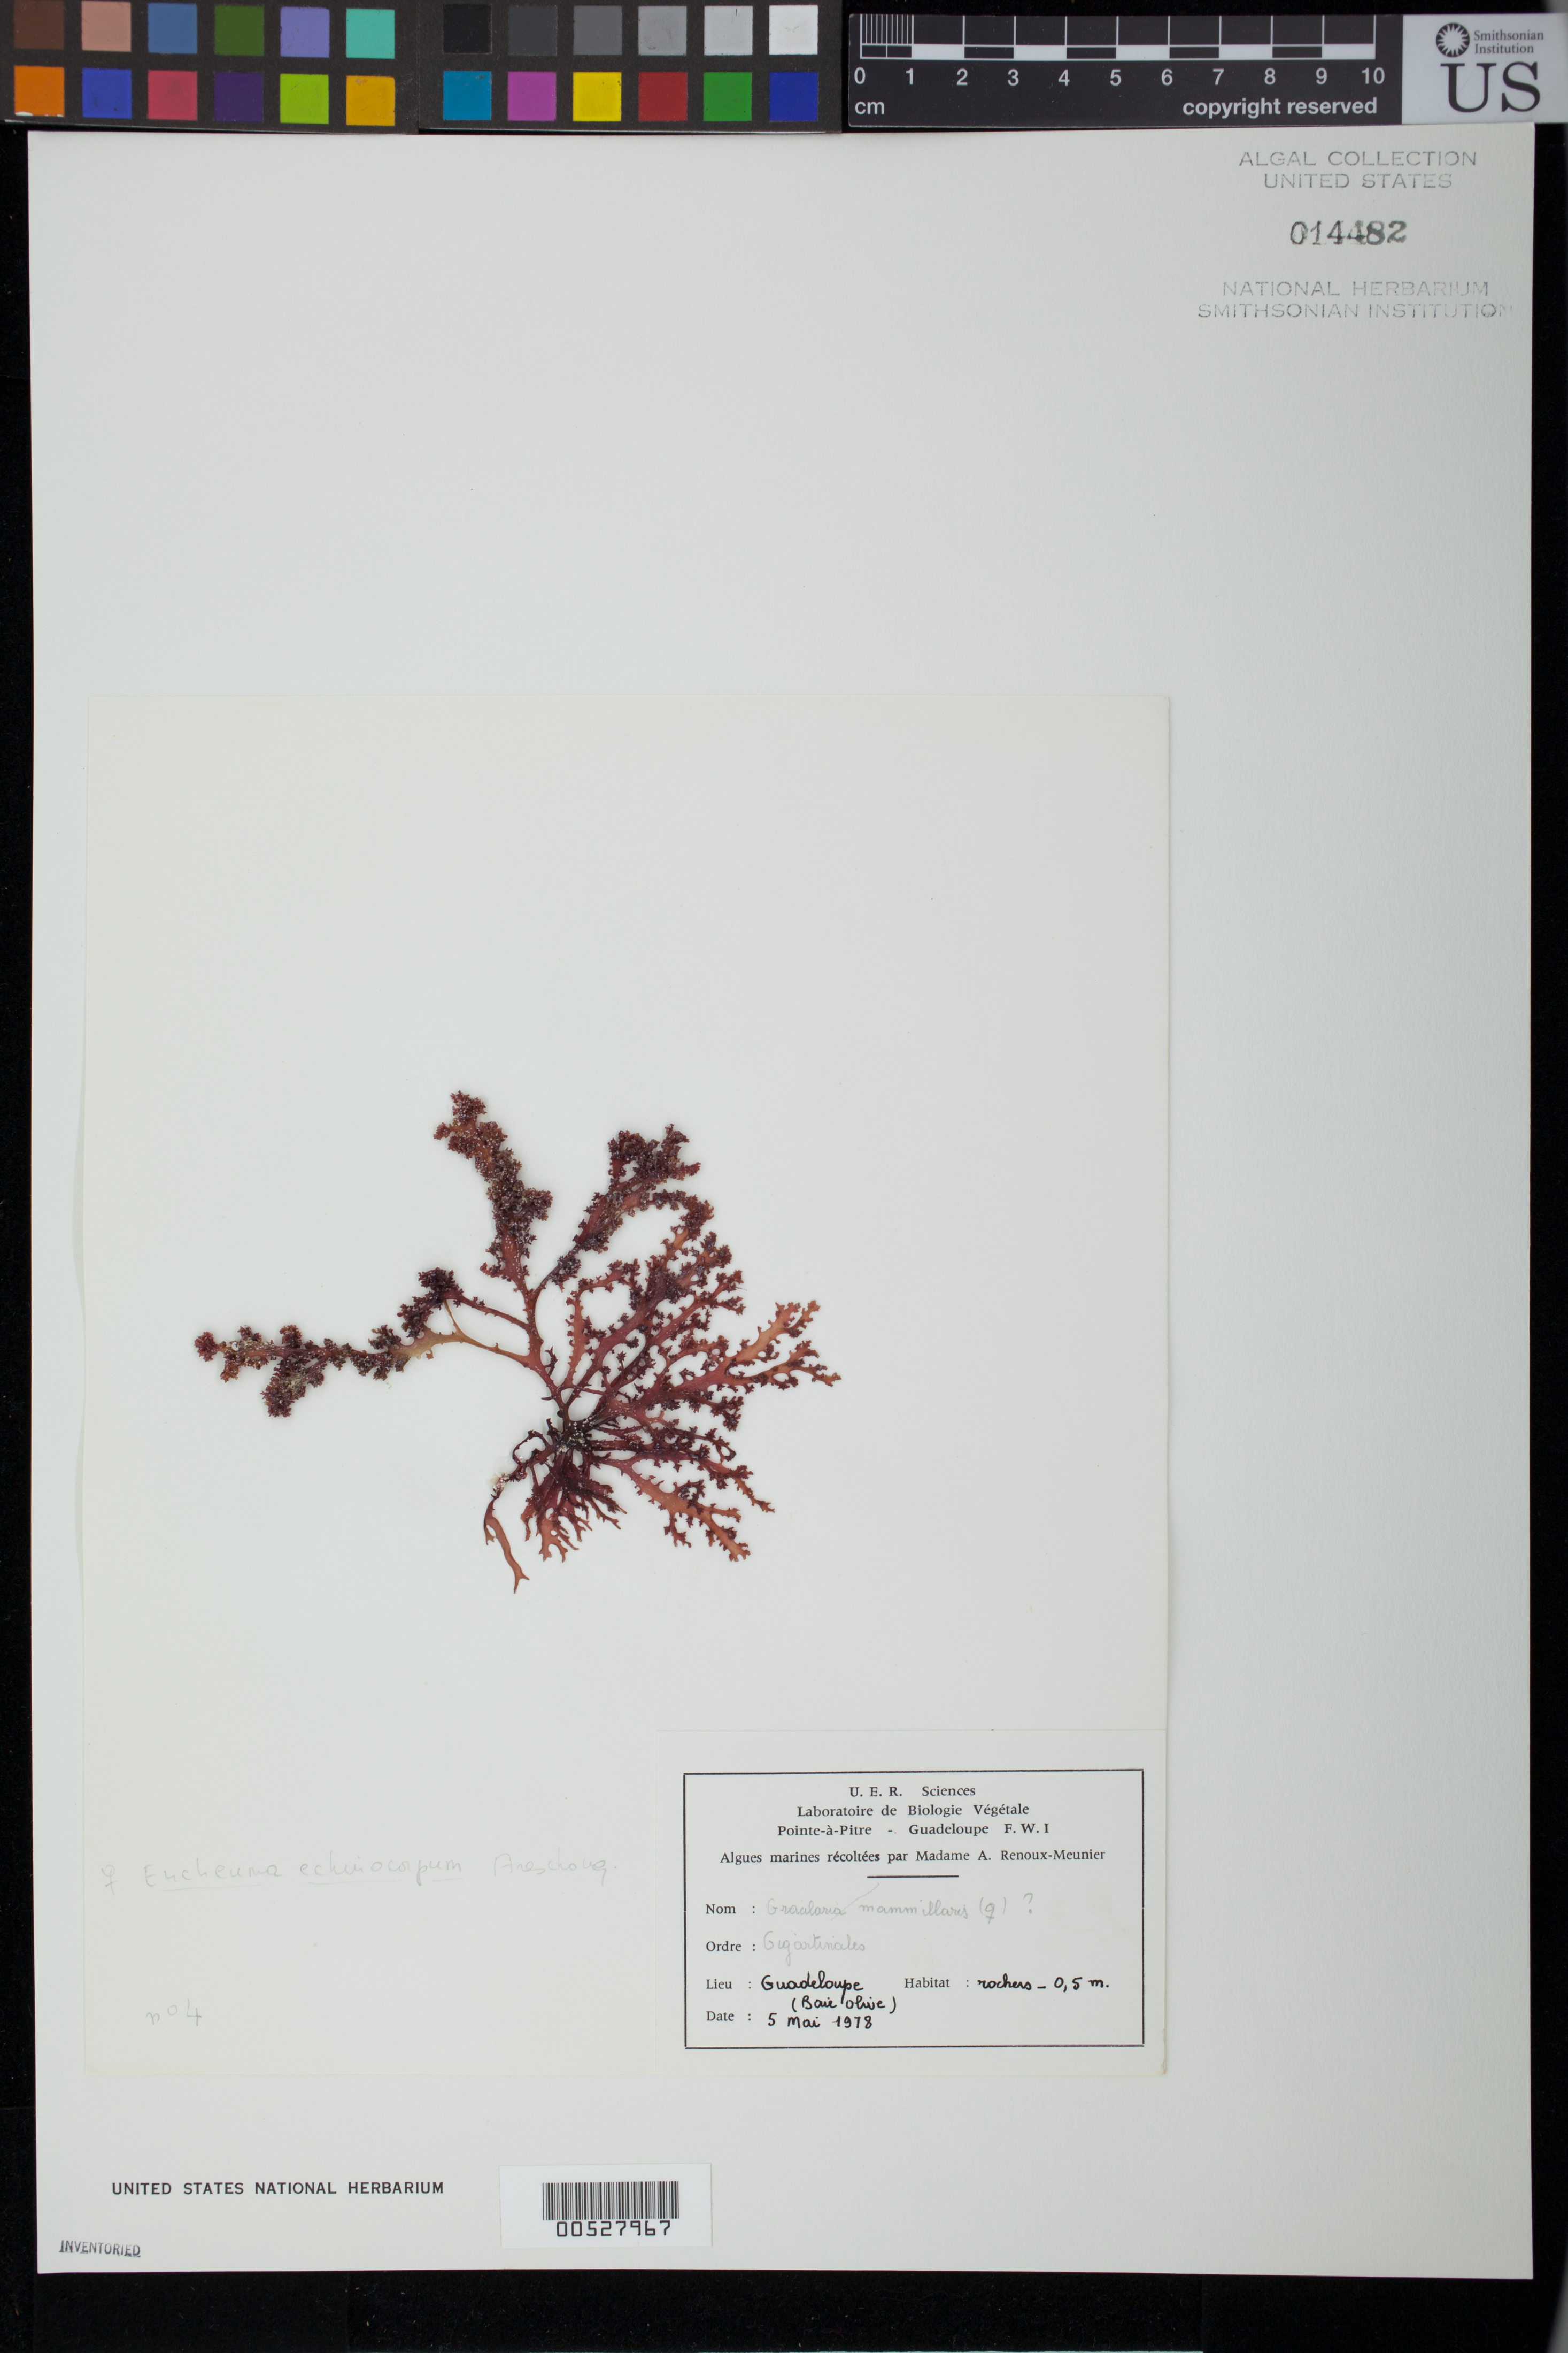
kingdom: Plantae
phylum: Rhodophyta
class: Florideophyceae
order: Gigartinales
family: Solieriaceae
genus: Meristotheca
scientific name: Meristotheca gelidium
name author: (J. Agardh) E.J. Faye & Masuda in E.J. Faye et al.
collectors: A. Renoux-Meunier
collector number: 4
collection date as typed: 05 May 1978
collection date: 1978-05-05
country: Guadeloupe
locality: Baie Olive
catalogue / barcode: US 14482